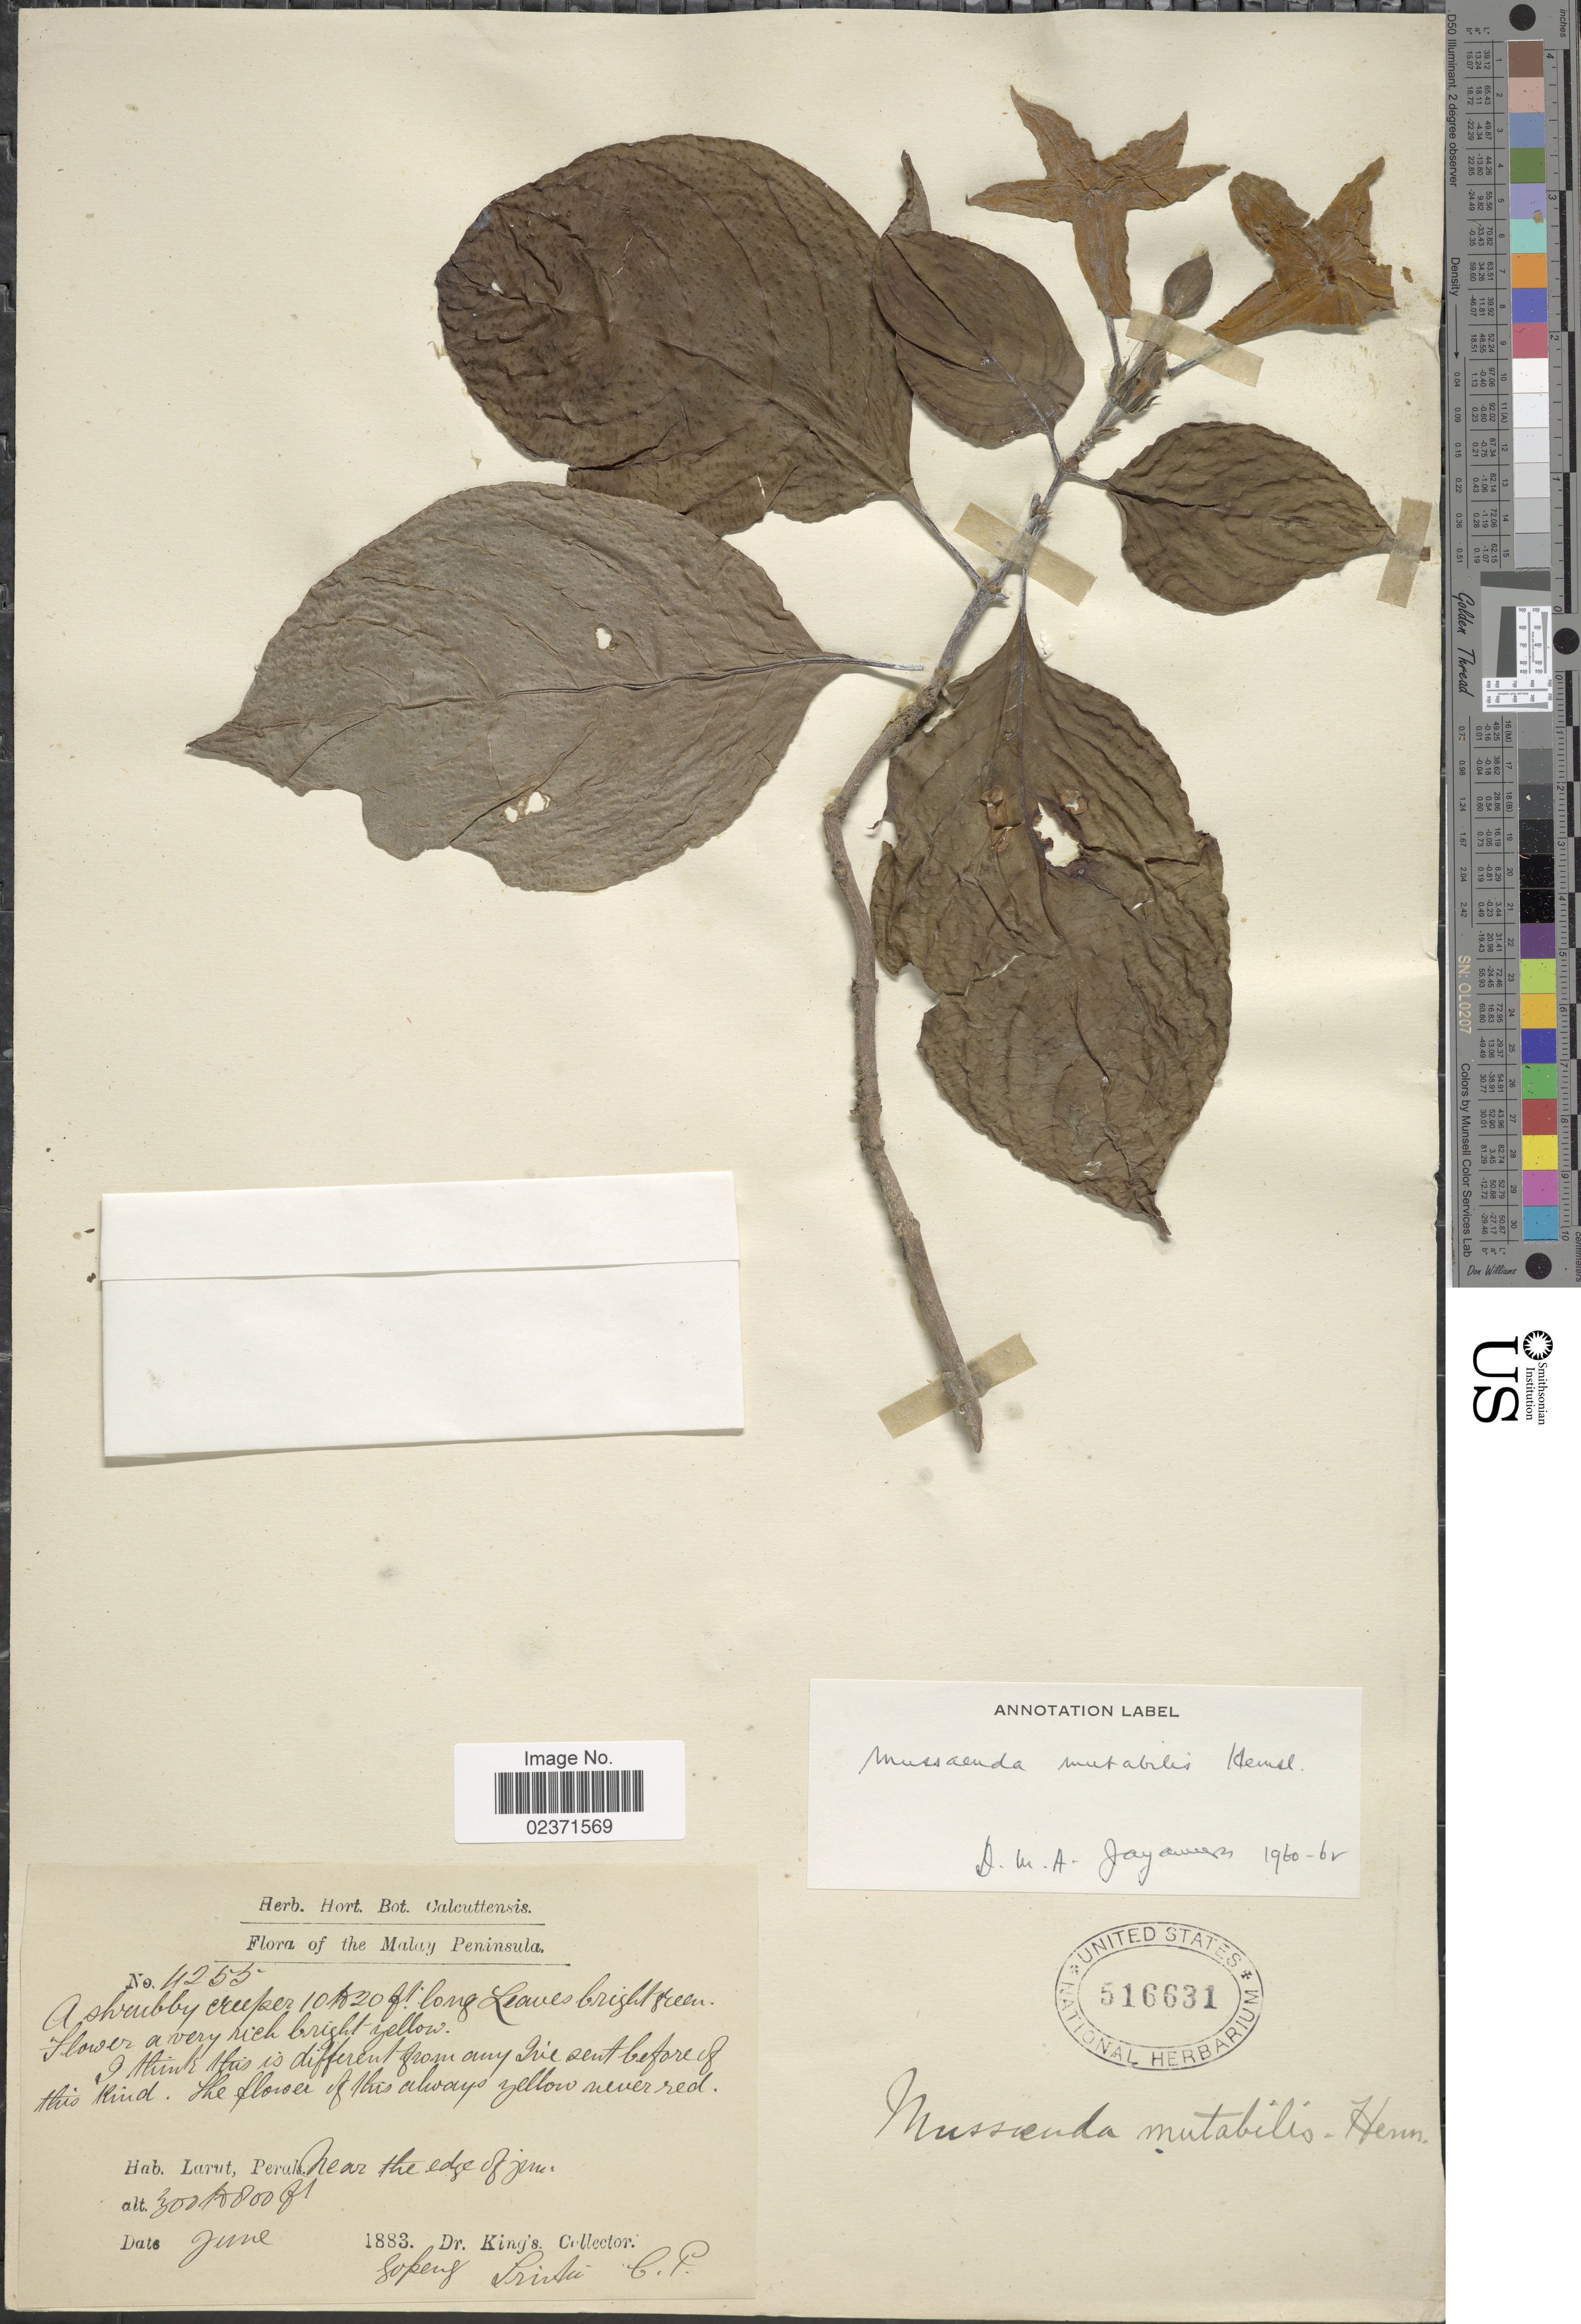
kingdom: Plantae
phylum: Tracheophyta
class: Magnoliopsida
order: Gentianales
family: Rubiaceae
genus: Mussaenda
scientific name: Mussaenda mutabilis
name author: Hemsl.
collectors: Dr. King's collector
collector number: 4255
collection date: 1883-06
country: Malaysia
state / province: Perak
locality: Malaya Peninsula. Larut, Perak. near the edge of jun. Gopeng Srinta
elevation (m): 91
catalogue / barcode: US 516631